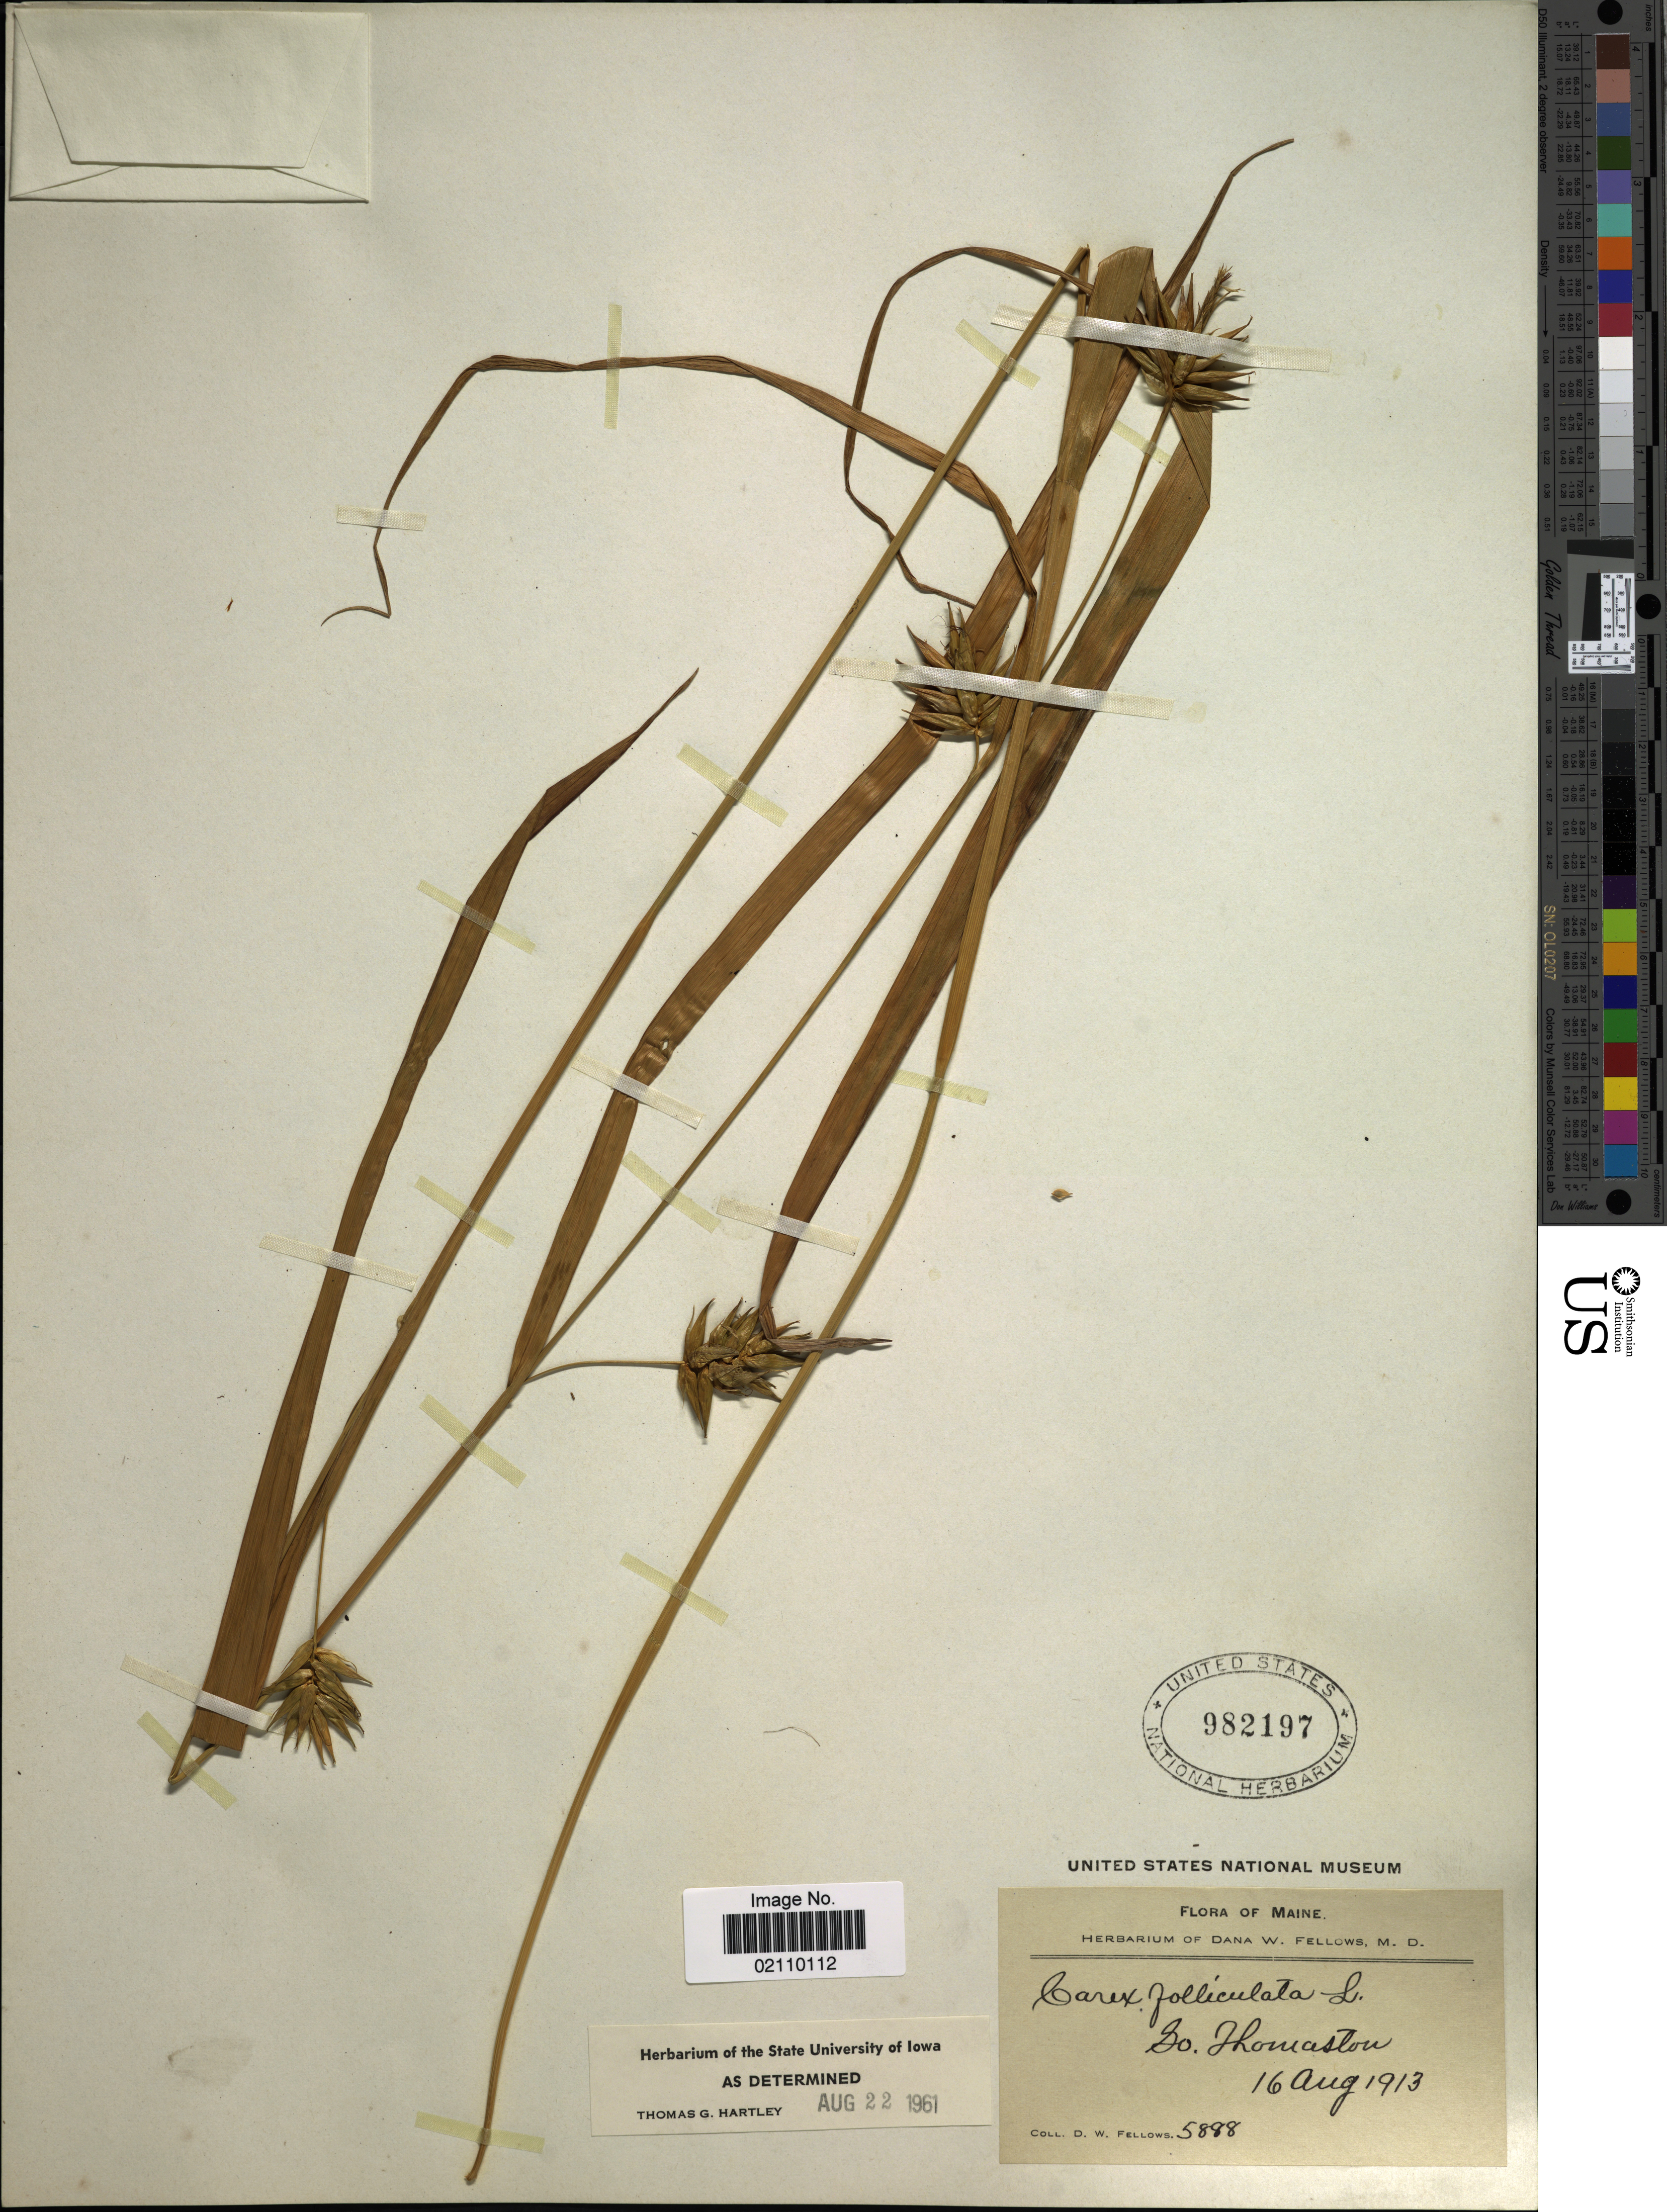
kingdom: Plantae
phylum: Tracheophyta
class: Liliopsida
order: Poales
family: Cyperaceae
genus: Carex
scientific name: Carex folliculata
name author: L.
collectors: D. W. Fellows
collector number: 5888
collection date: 1913-08-16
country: United States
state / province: Maine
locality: So. Thomaston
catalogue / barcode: US 982197